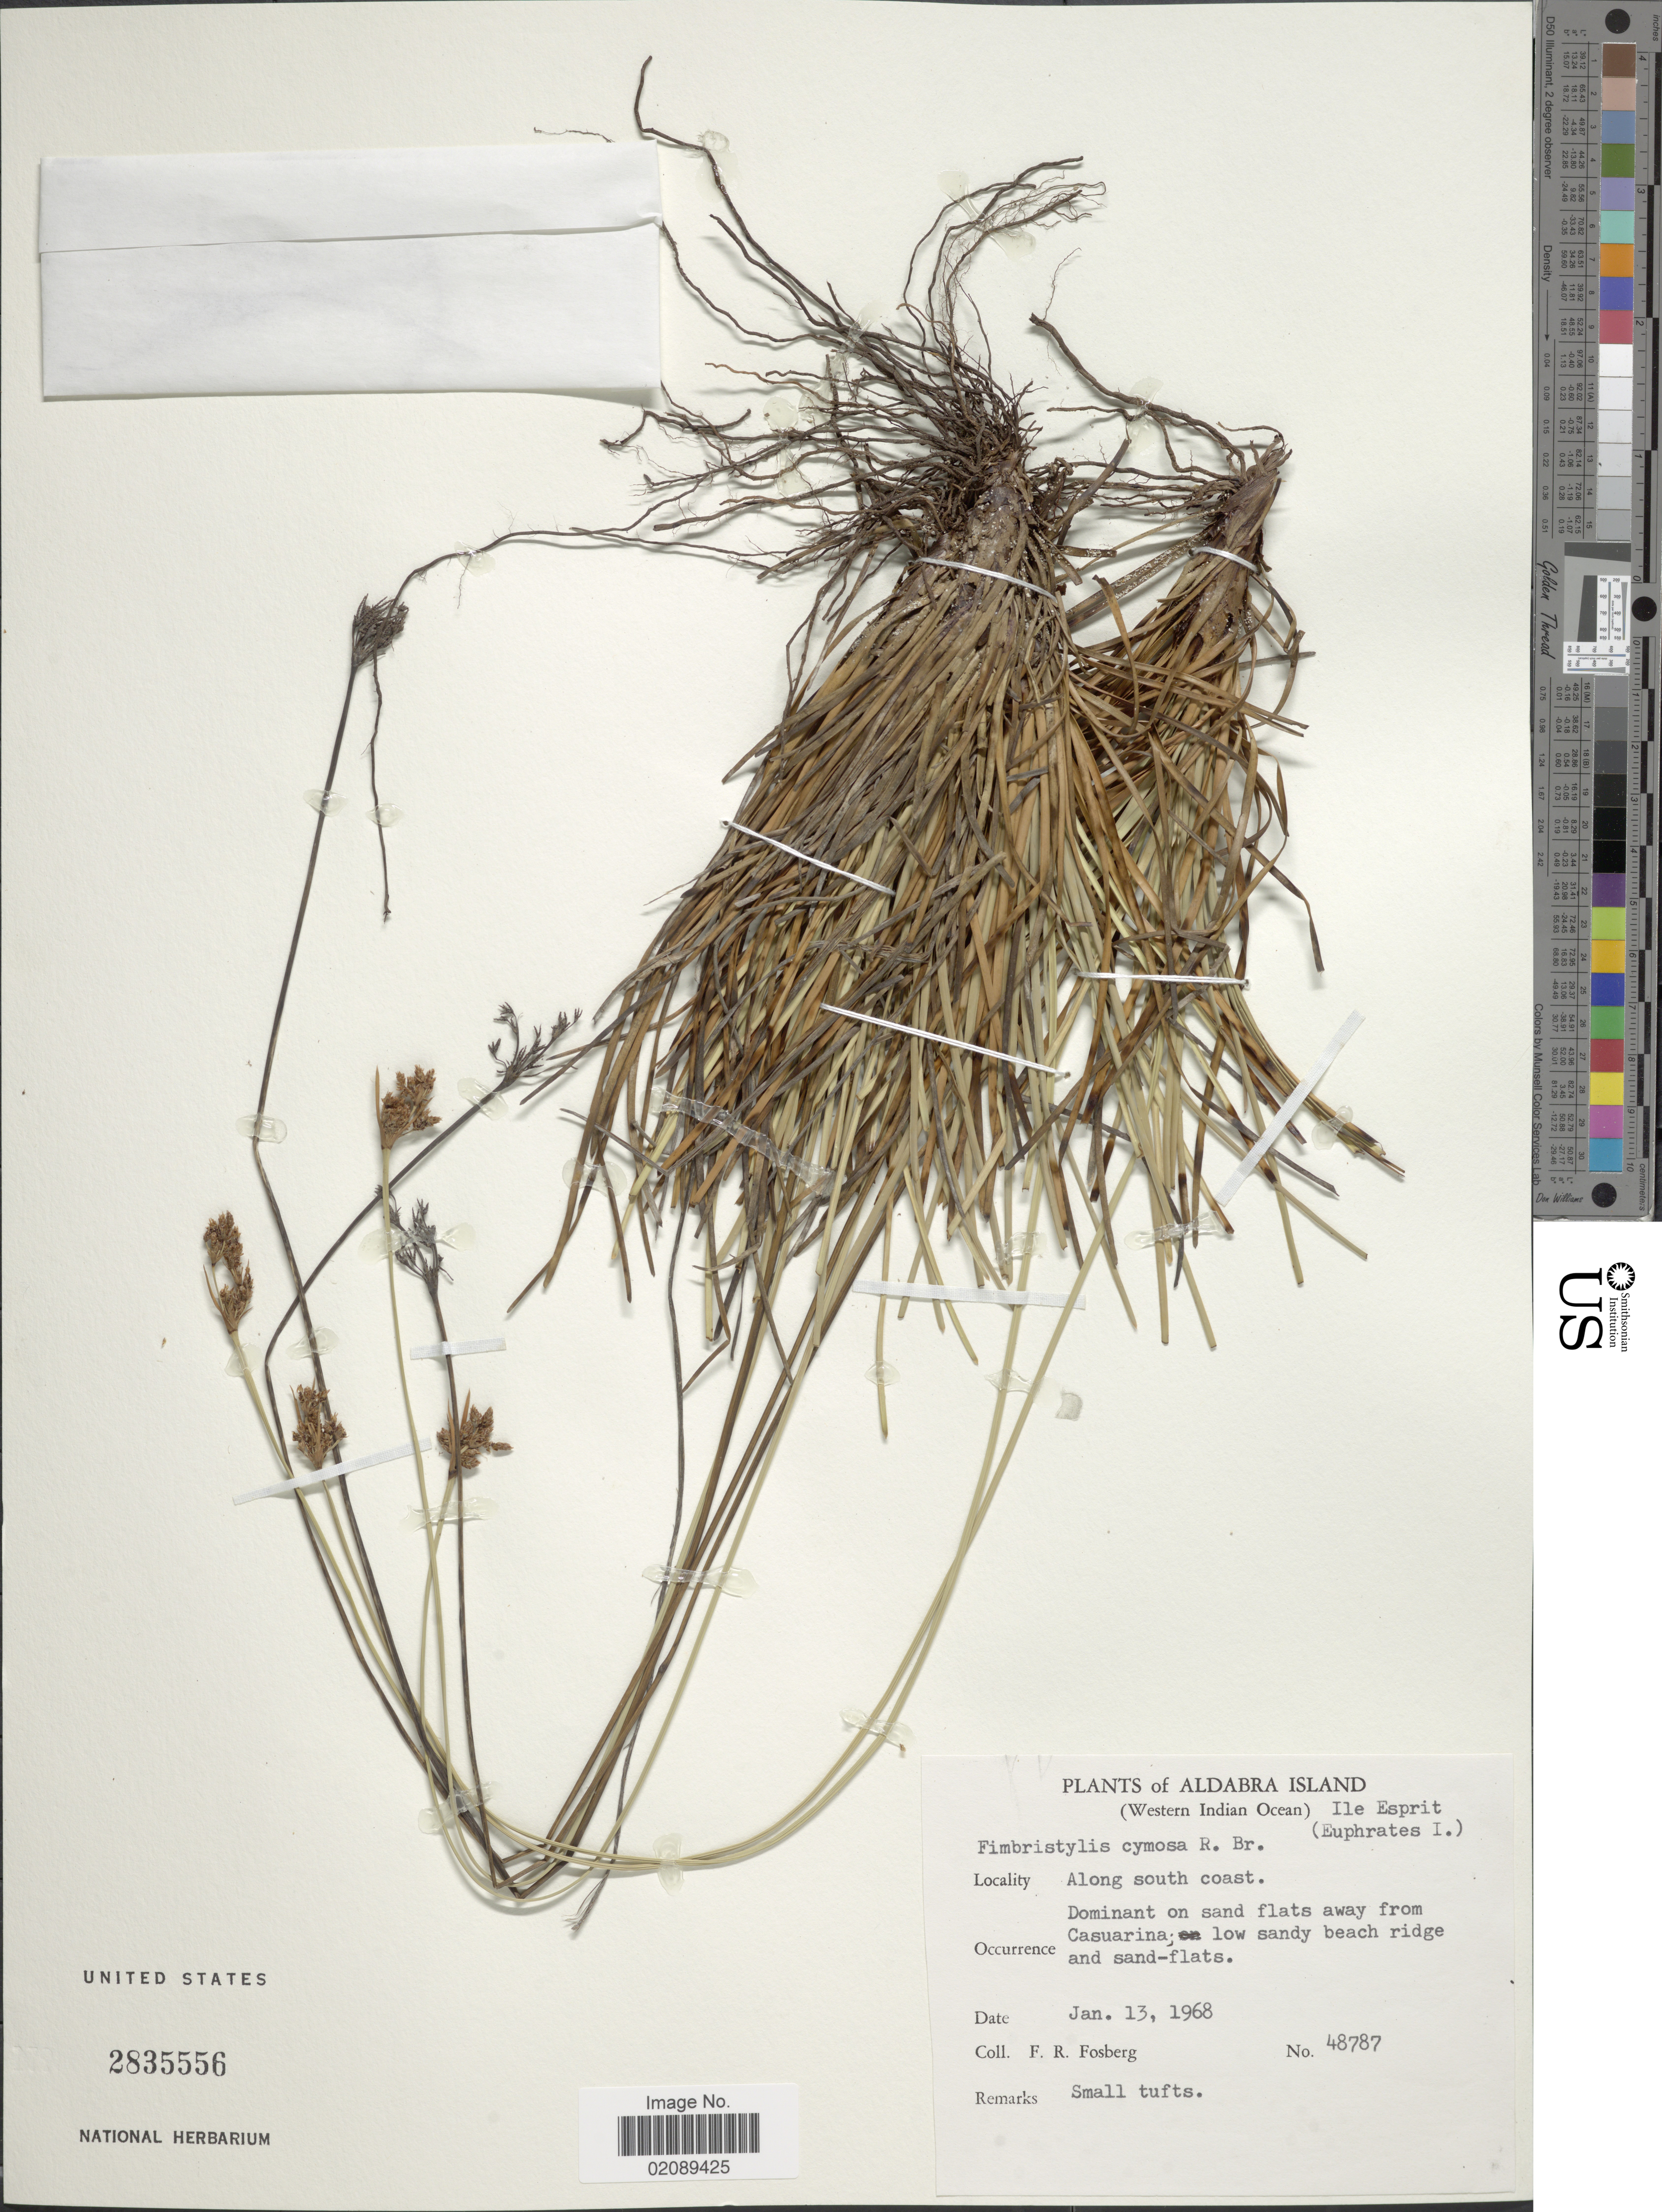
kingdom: Plantae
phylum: Tracheophyta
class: Liliopsida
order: Poales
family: Cyperaceae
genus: Fimbristylis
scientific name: Fimbristylis cymosa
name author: R. Br.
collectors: F. R. Fosberg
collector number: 48787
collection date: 1968-01-13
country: Seychelles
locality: Aldabra Island (Western Indian Ocean) Ile Esprit, along south coast, dominant on sand flats away from Casuarina, low sandy beach ridge and sand-flats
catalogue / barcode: US 2835556